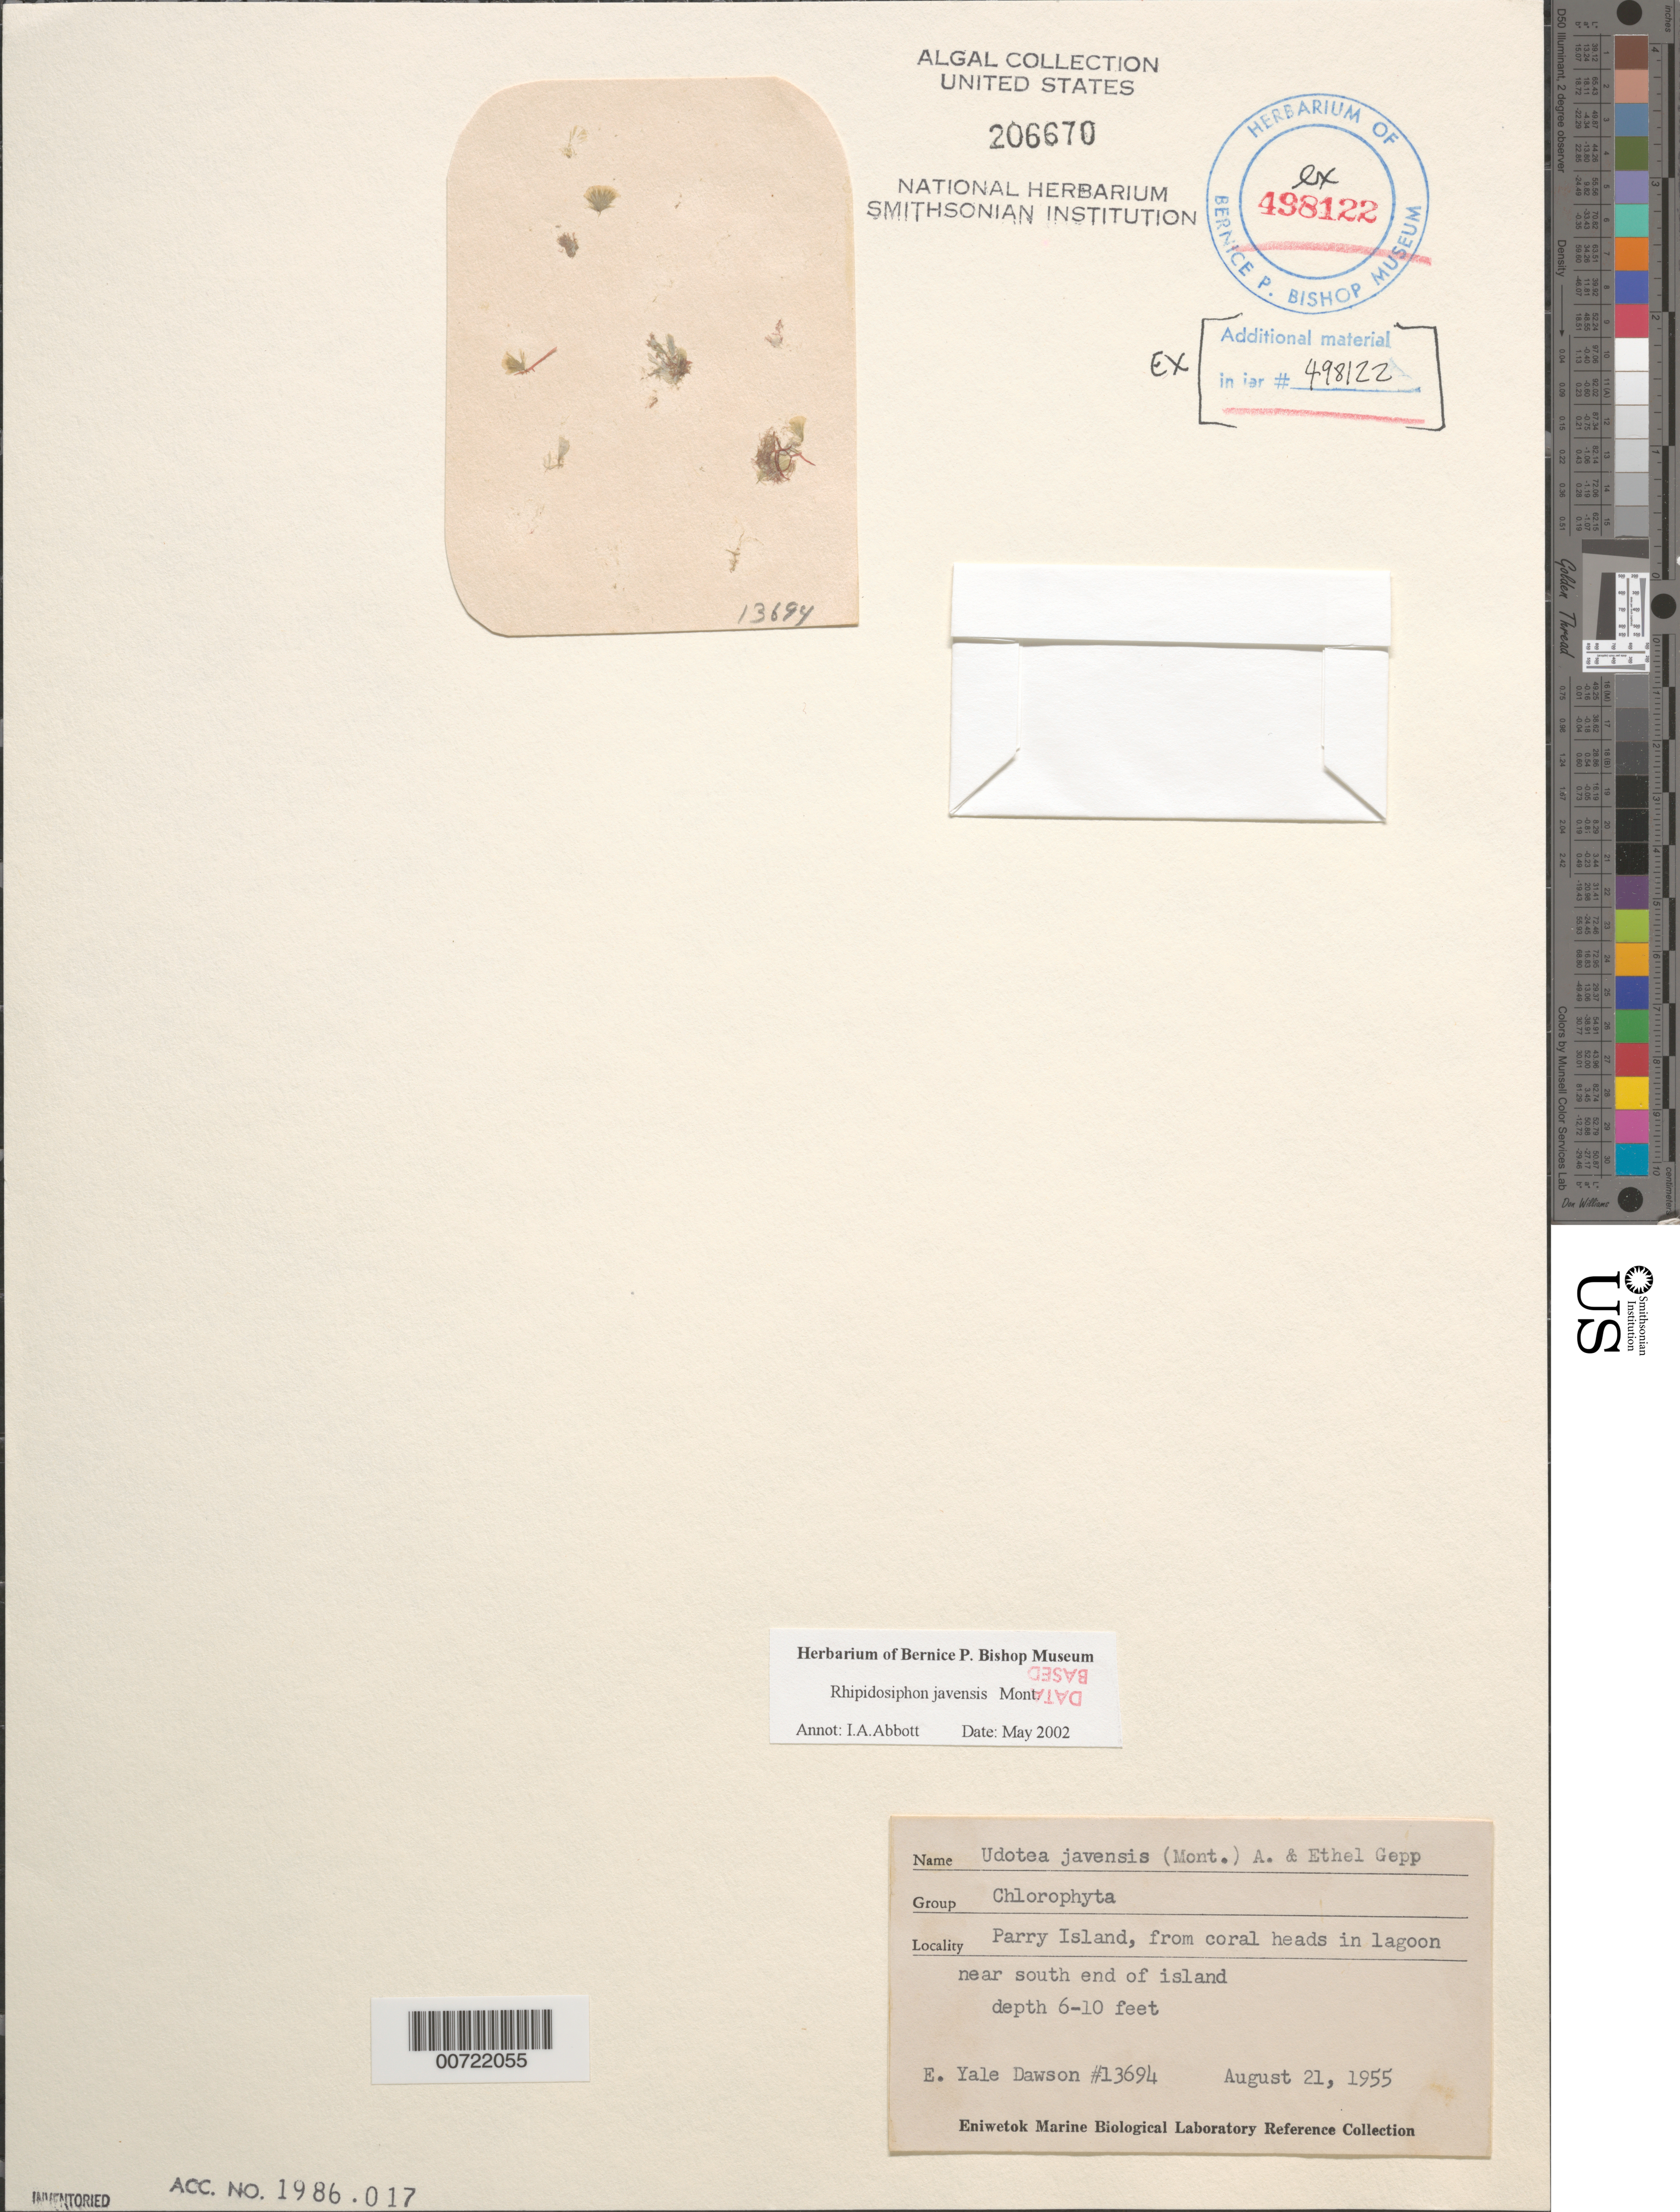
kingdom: Plantae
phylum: Chlorophyta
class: Ulvophyceae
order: Bryopsidales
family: Udoteaceae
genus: Rhipidosiphon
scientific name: Rhipidosiphon javensis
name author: Mont.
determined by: Abbott, Isabella A.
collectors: E. Y. Dawson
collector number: EYD 13694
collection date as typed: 21 Aug 1955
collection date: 1955-08-21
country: Marshall Islands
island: Enewetak [Eniwetok] Atoll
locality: Parry Island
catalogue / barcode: US 206670